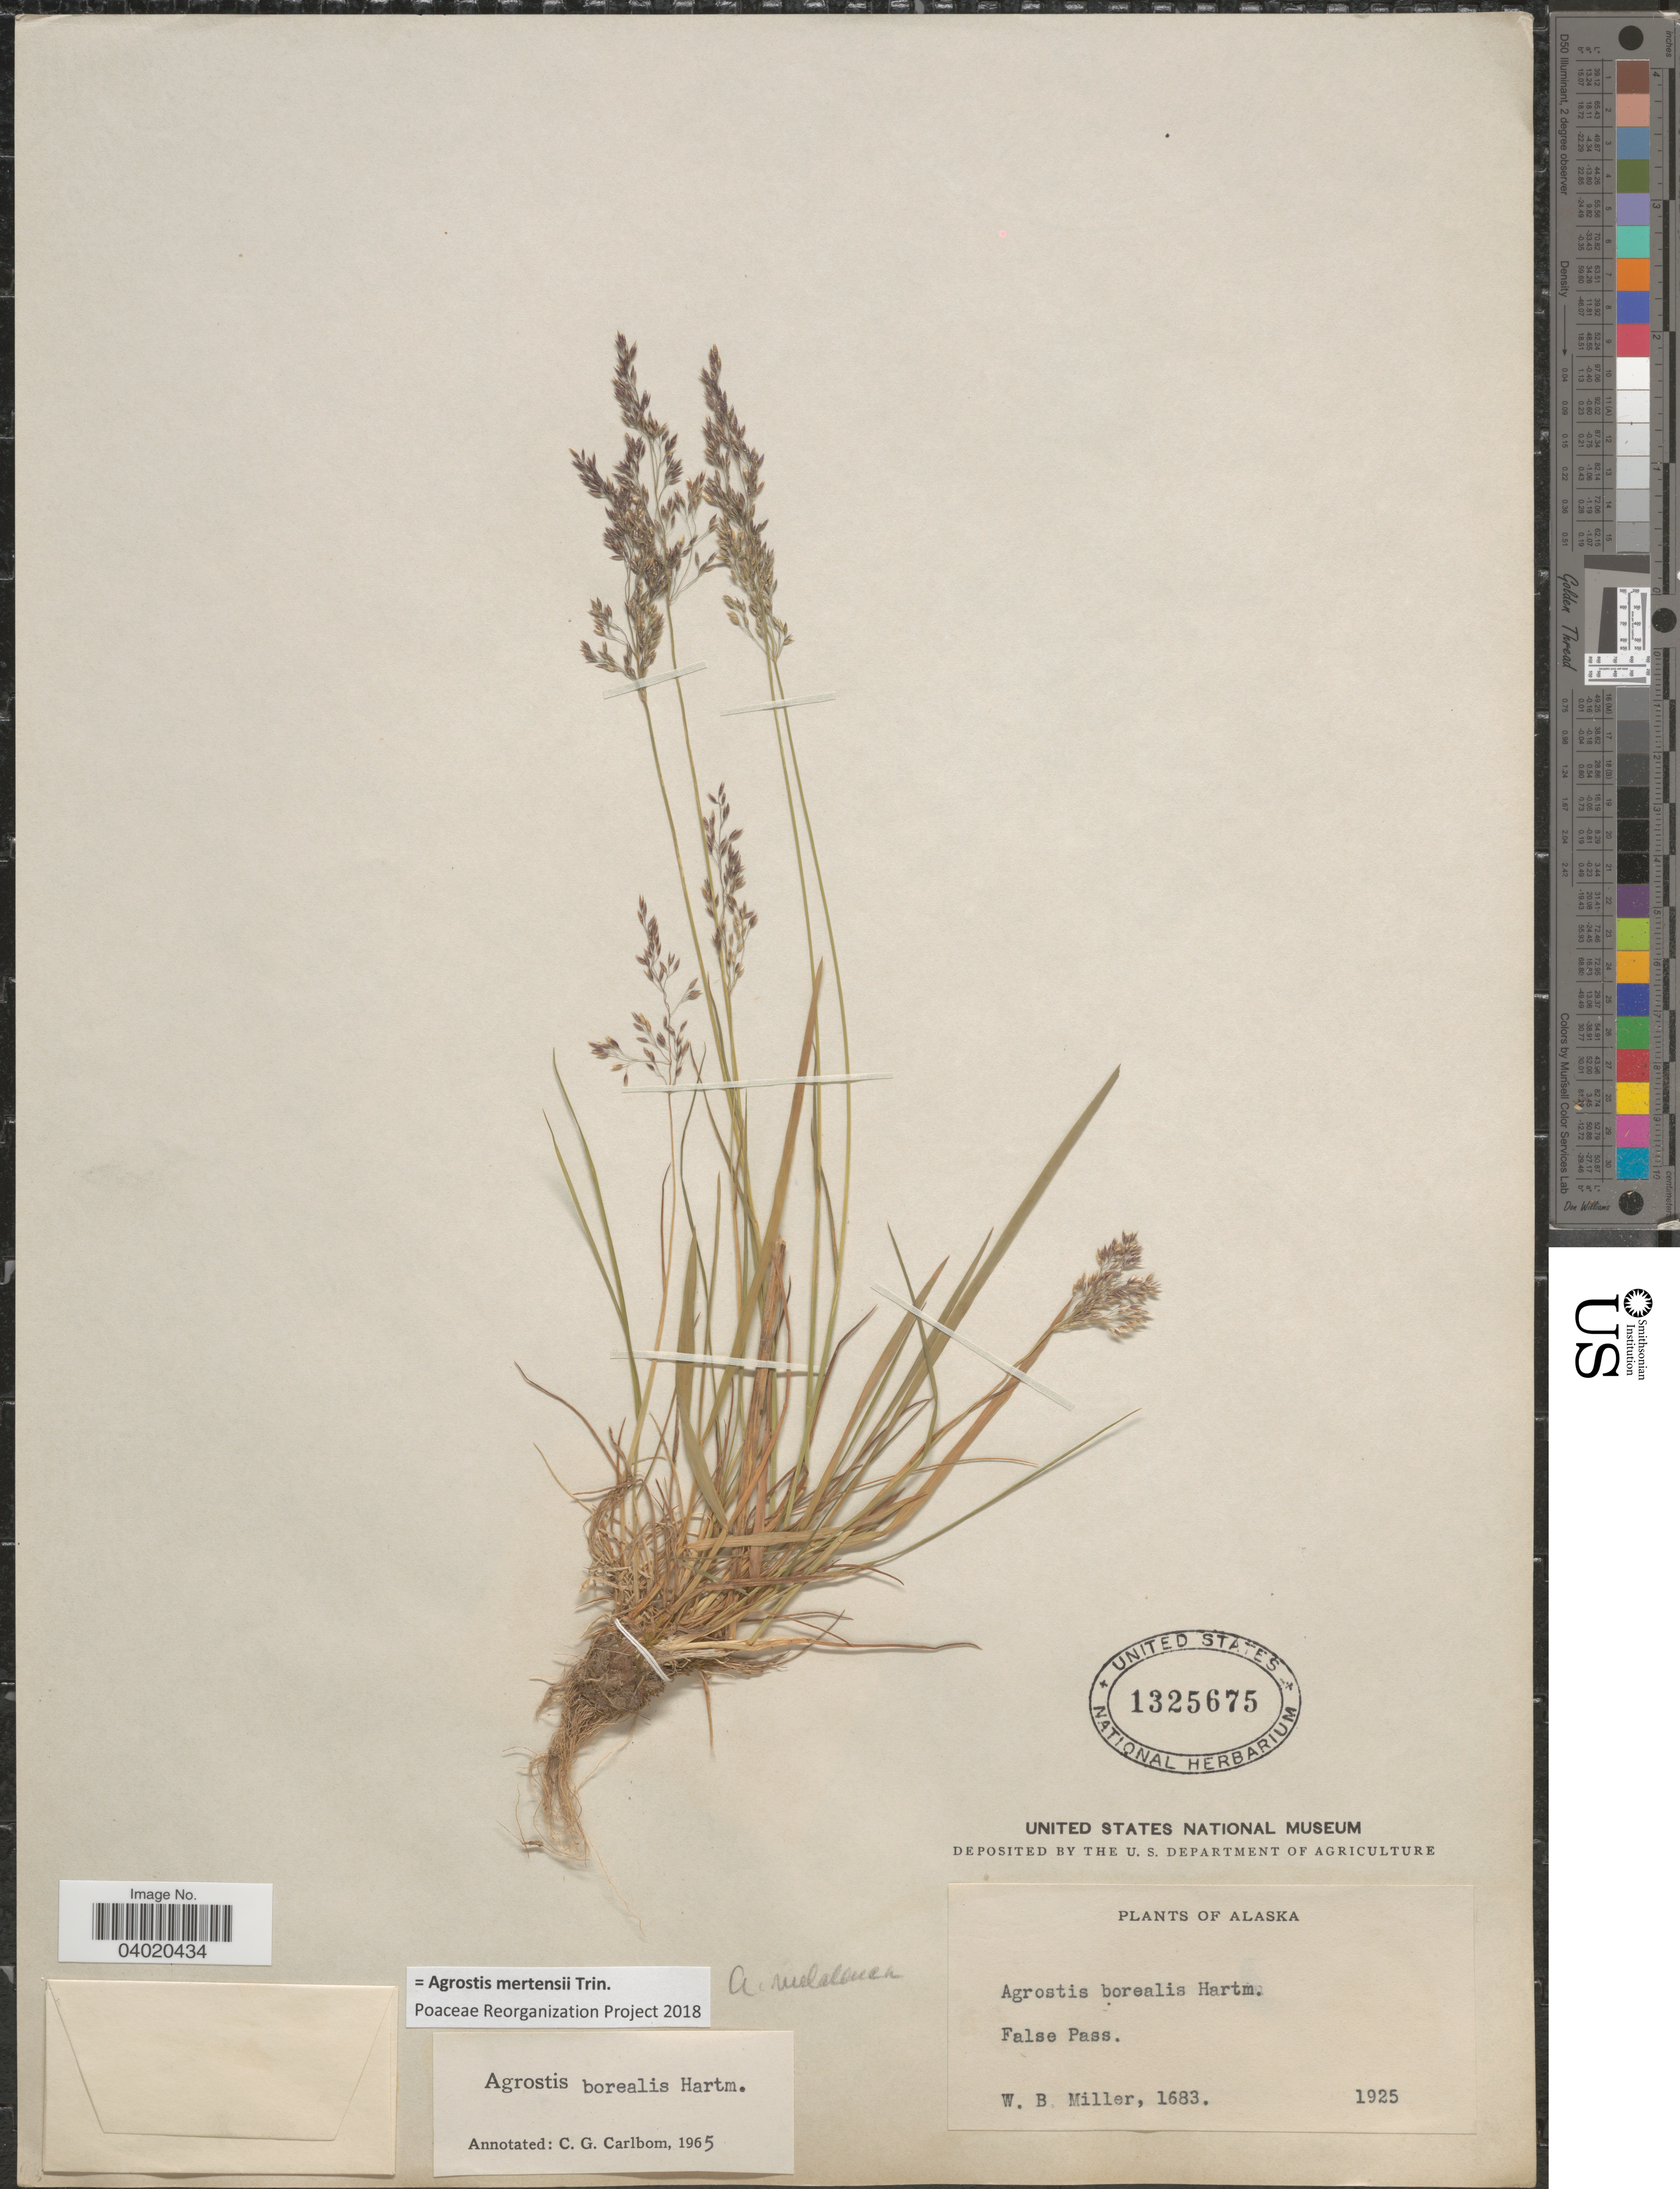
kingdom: Plantae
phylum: Tracheophyta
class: Liliopsida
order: Poales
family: Poaceae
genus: Agrostis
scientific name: Agrostis mertensii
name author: Trin.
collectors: W. Miller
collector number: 1683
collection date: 1925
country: United States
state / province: Alaska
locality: False Pass.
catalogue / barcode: US 1325675